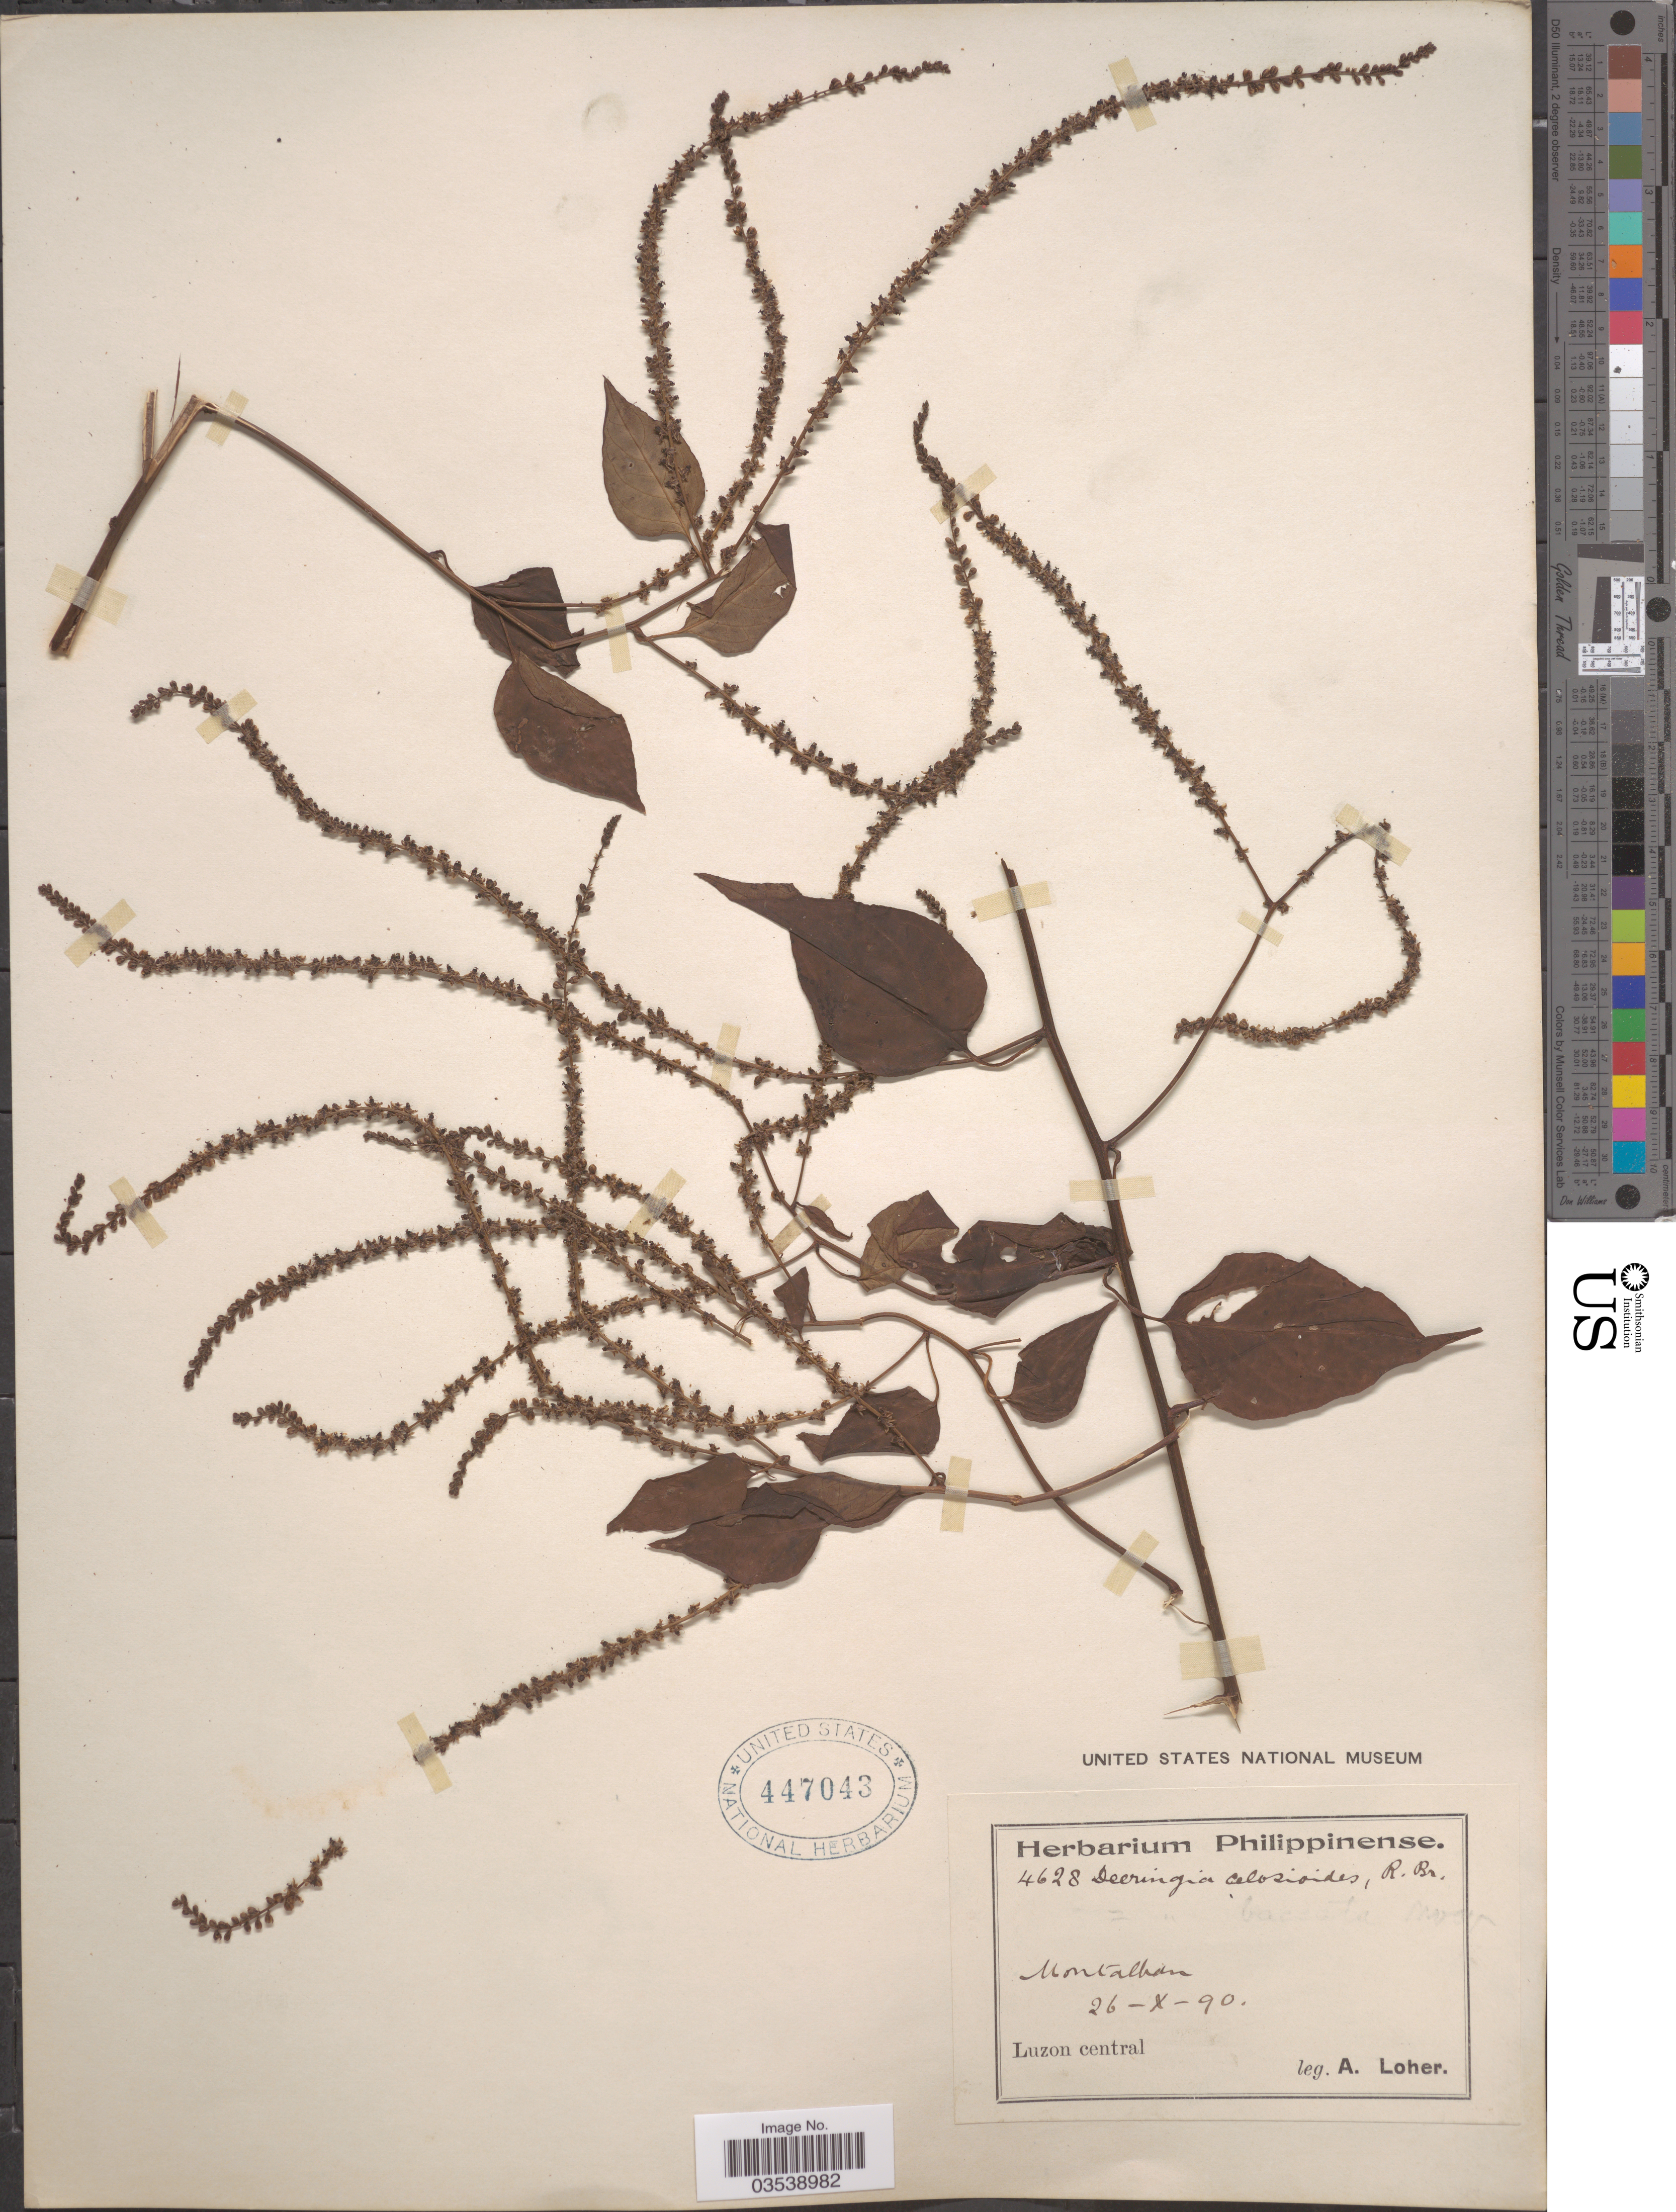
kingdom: Plantae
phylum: Tracheophyta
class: Magnoliopsida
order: Caryophyllales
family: Amaranthaceae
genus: Deeringia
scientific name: Deeringia amaranthoides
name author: (Lam.) Merr.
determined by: Strong, Mark T., (BOT), Smithsonian Institution - National Museum of Natural History (UNITED STATES)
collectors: A. Loher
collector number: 4628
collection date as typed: Transcribed d/m/y: 26/10/90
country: Philippines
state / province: Central Luzon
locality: Montalban. Luzon central.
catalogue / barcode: US 447043